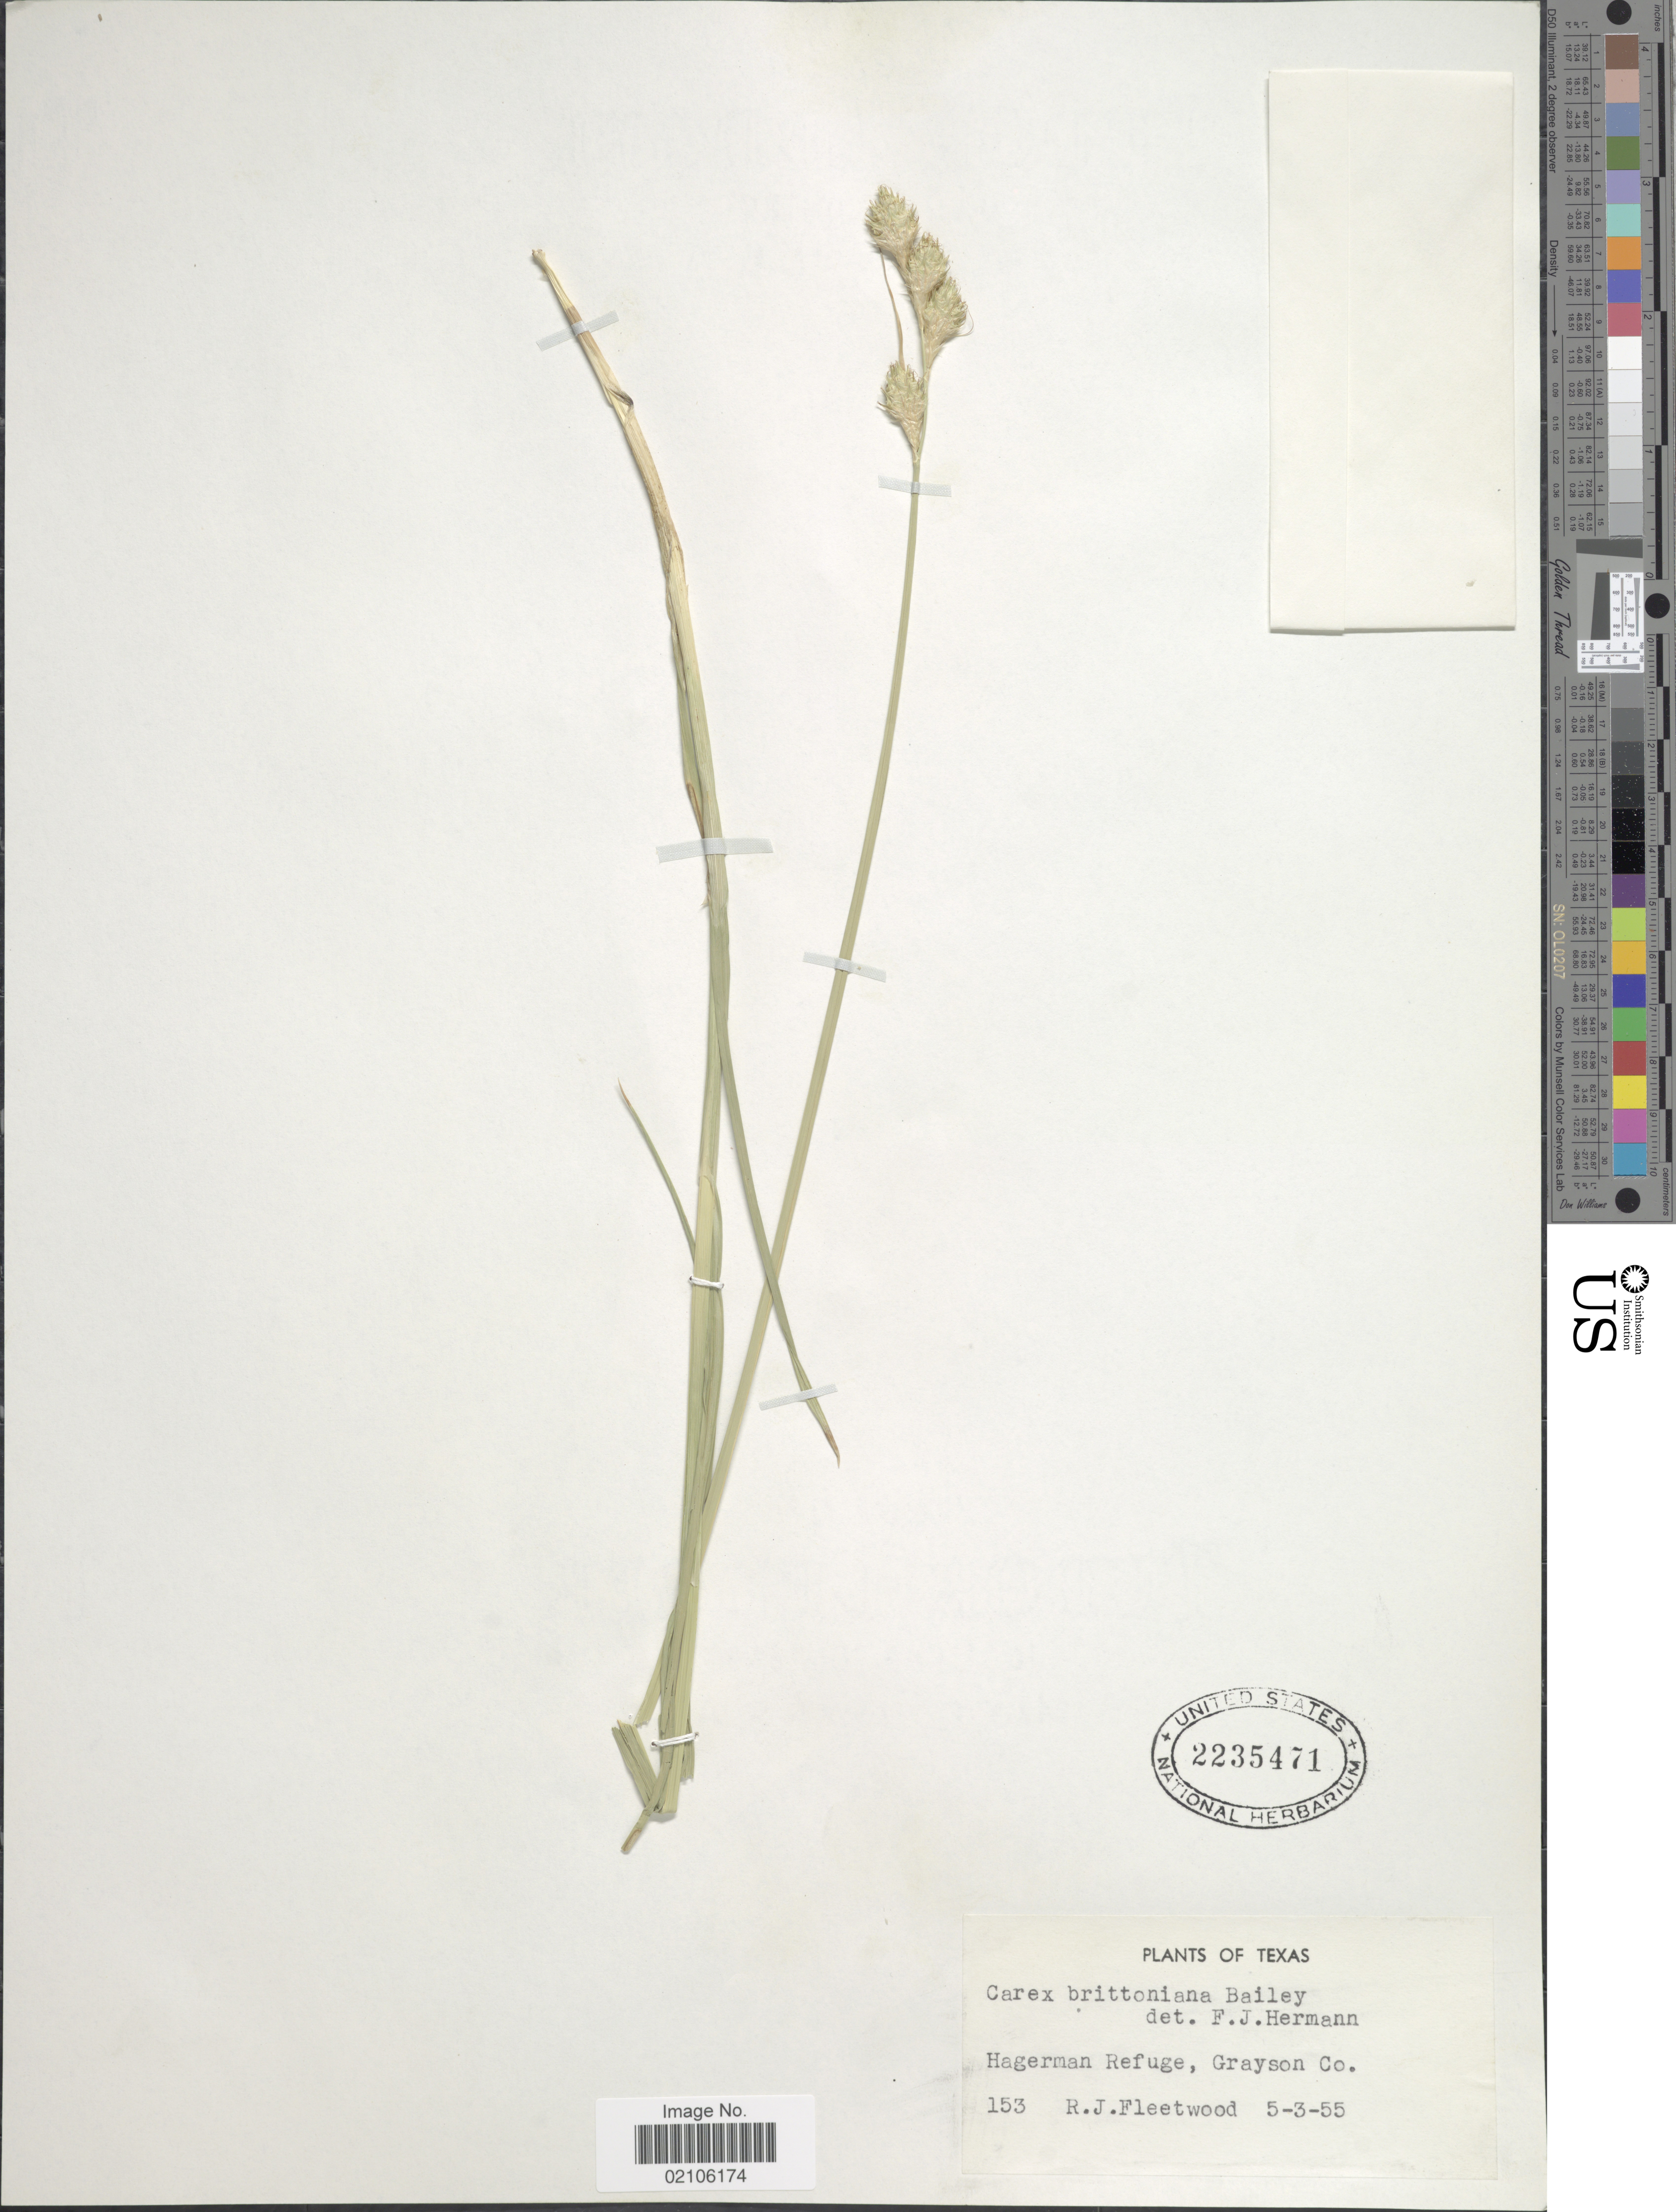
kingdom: Plantae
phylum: Tracheophyta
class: Liliopsida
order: Poales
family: Cyperaceae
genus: Carex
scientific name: Carex tetrastachya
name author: Scheele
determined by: Strong, Mark T., (BOT), Smithsonian Institution - National Museum of Natural History (UNITED STATES)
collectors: R. J. Fleetwood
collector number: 153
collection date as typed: Transcribed d/m/y: 3/5/55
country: United States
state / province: Texas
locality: Hagerman Refuge, Grayson Co.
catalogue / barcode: US 2235471